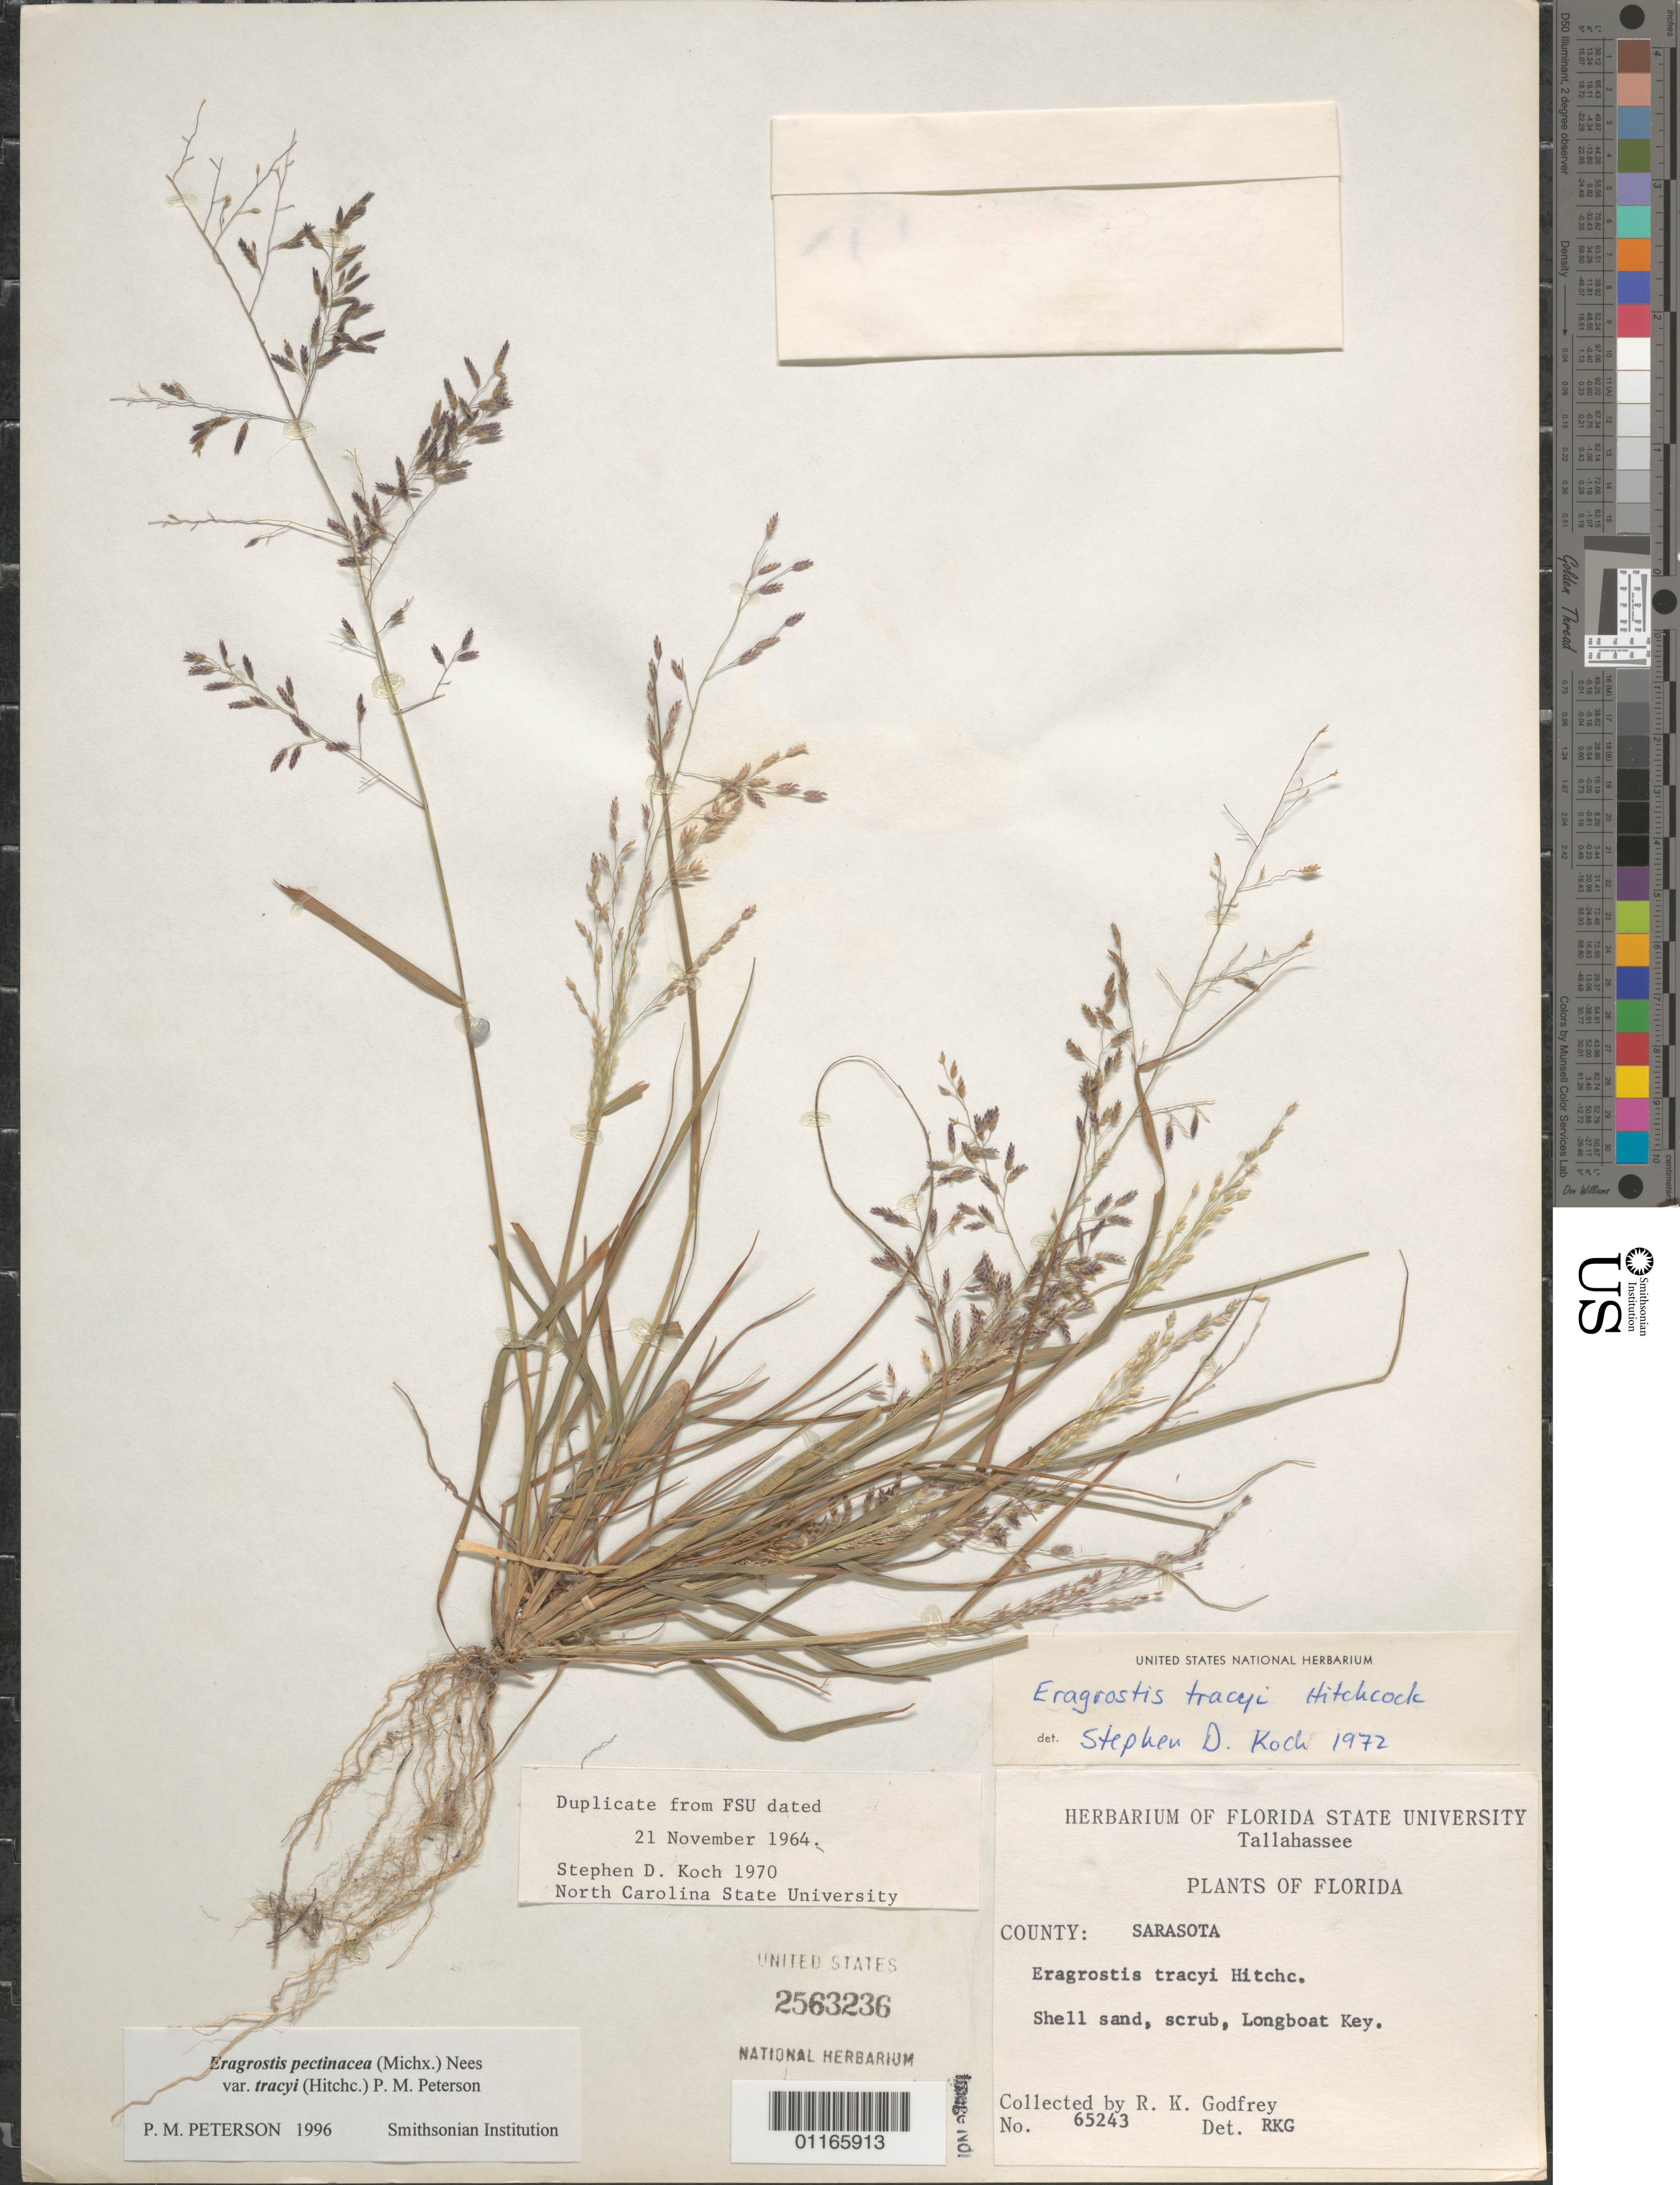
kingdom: Plantae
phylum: Tracheophyta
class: Liliopsida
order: Poales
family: Poaceae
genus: Eragrostis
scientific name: Eragrostis pectinacea var. tracyi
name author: (Hitchc.) P.M. Peterson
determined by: Peterson, Paul M., (BOT), Smithsonian Institution - National Museum of Natural History (UNITED STATES)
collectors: R. K. Godfrey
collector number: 65243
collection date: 1964-11-21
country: United States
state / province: Florida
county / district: Sarasota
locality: Longboat Key.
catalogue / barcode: US 2563236